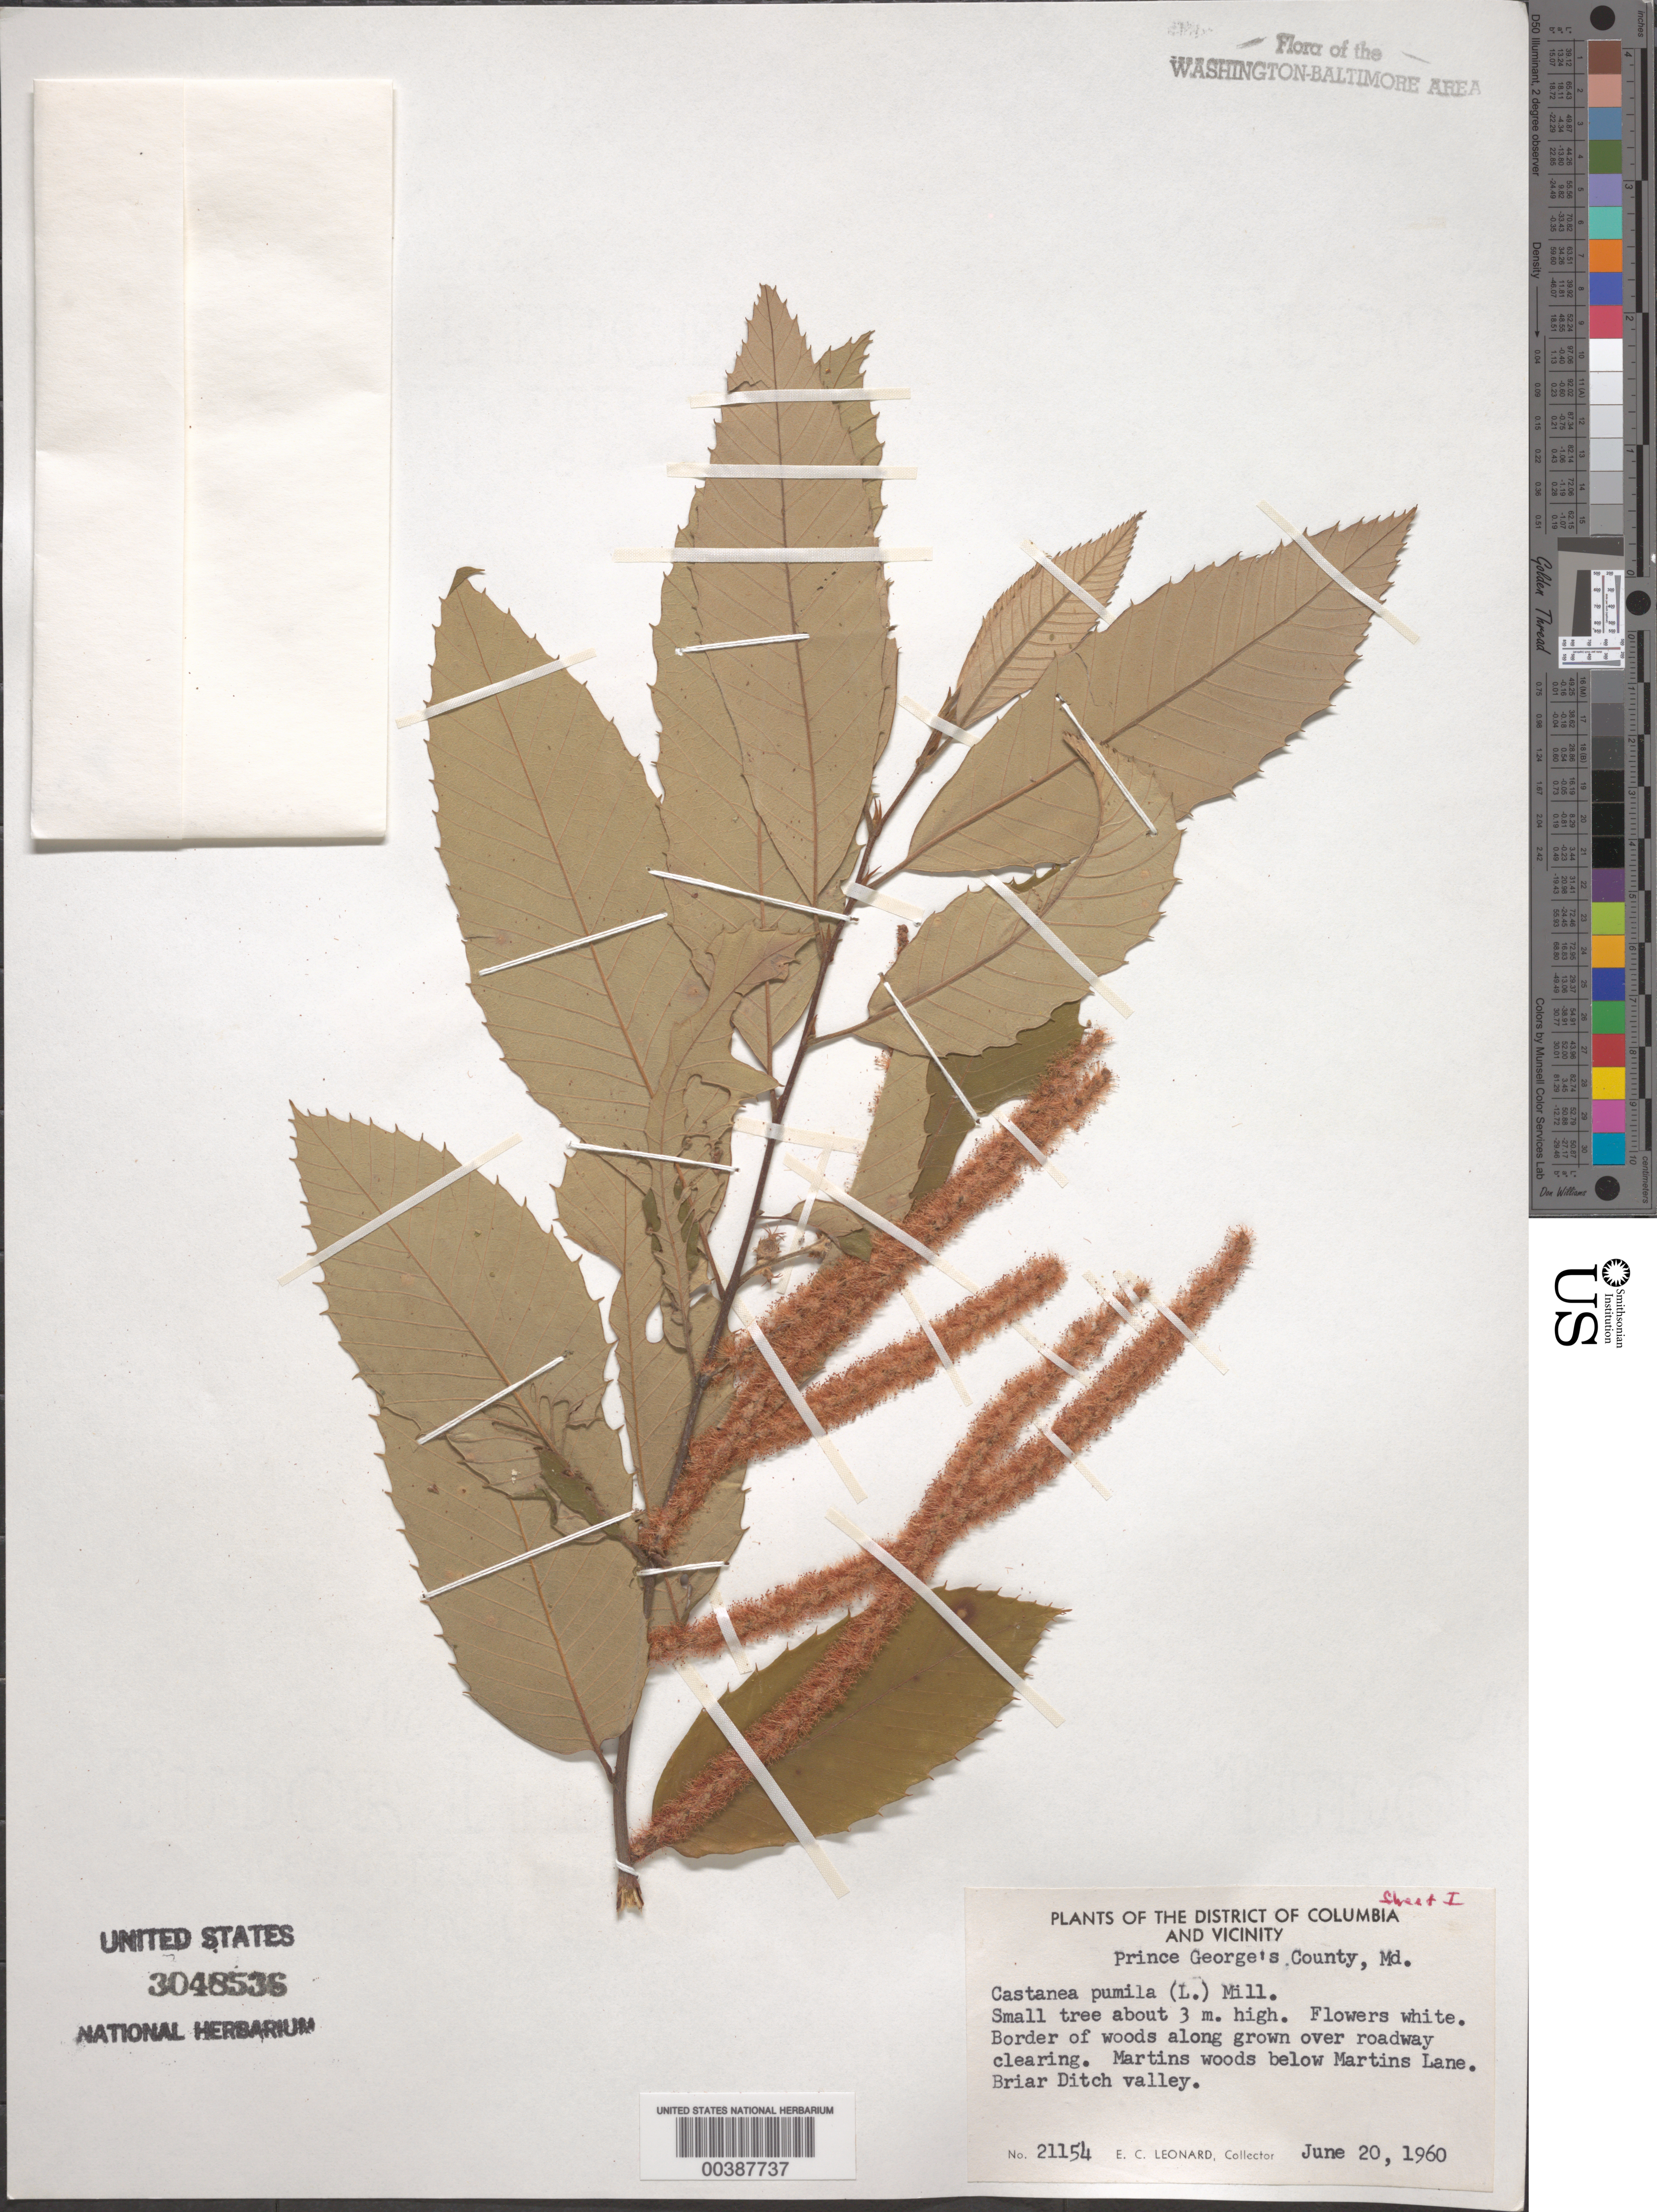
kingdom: Plantae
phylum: Tracheophyta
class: Magnoliopsida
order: Fagales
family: Fagaceae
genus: Castanea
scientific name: Castanea pumila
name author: (L.) Mill.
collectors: E. C. Leonard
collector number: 21154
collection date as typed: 20 Jun 1960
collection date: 1960-06-20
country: United States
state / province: Maryland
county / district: Prince George's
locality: Martins Woods below Martins Lane, Briar Ditch Valley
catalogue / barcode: US 3048536